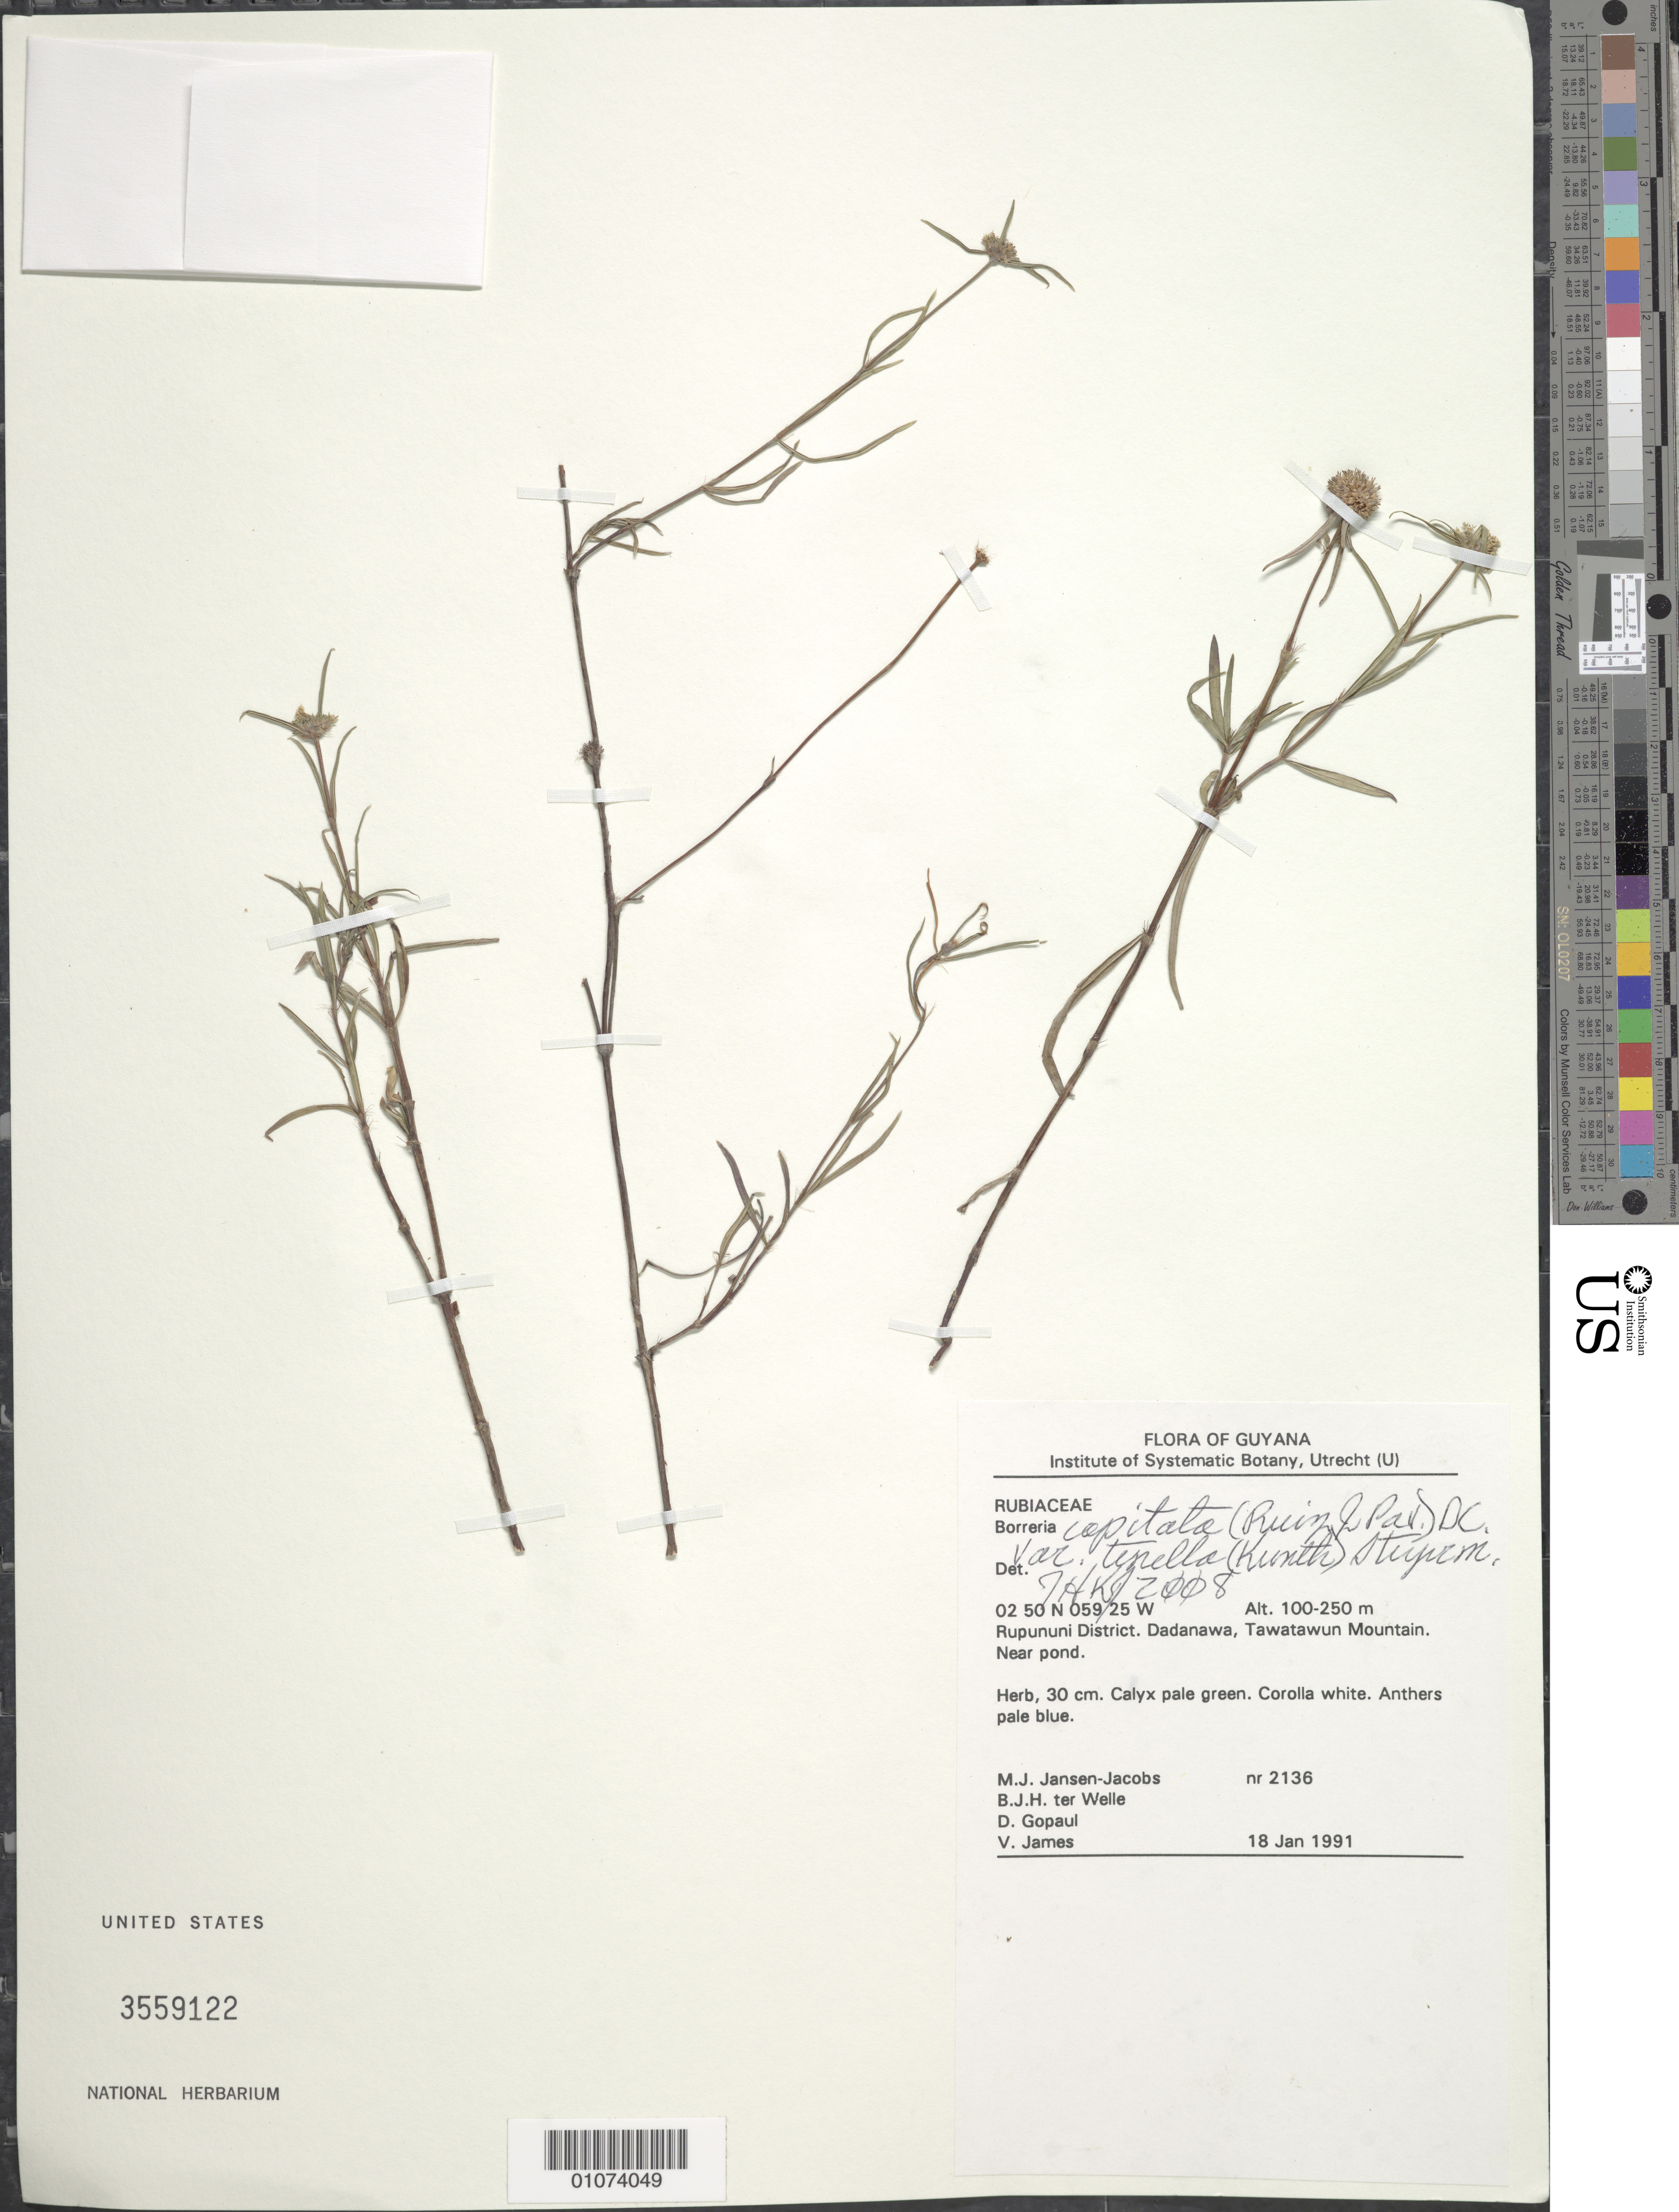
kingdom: Plantae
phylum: Tracheophyta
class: Magnoliopsida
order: Gentianales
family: Rubiaceae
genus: Borreria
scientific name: Borreria capitata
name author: (Ruiz & Pav.) DC.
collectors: M. J. Jansen-Jacobs, B. Welle, D. Gopaul & V. James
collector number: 2136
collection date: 1991-01-18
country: Guyana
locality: Rupununi District. Dadanawa, Tawatawun Mountains. Near pond.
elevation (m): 100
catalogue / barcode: US 3559122